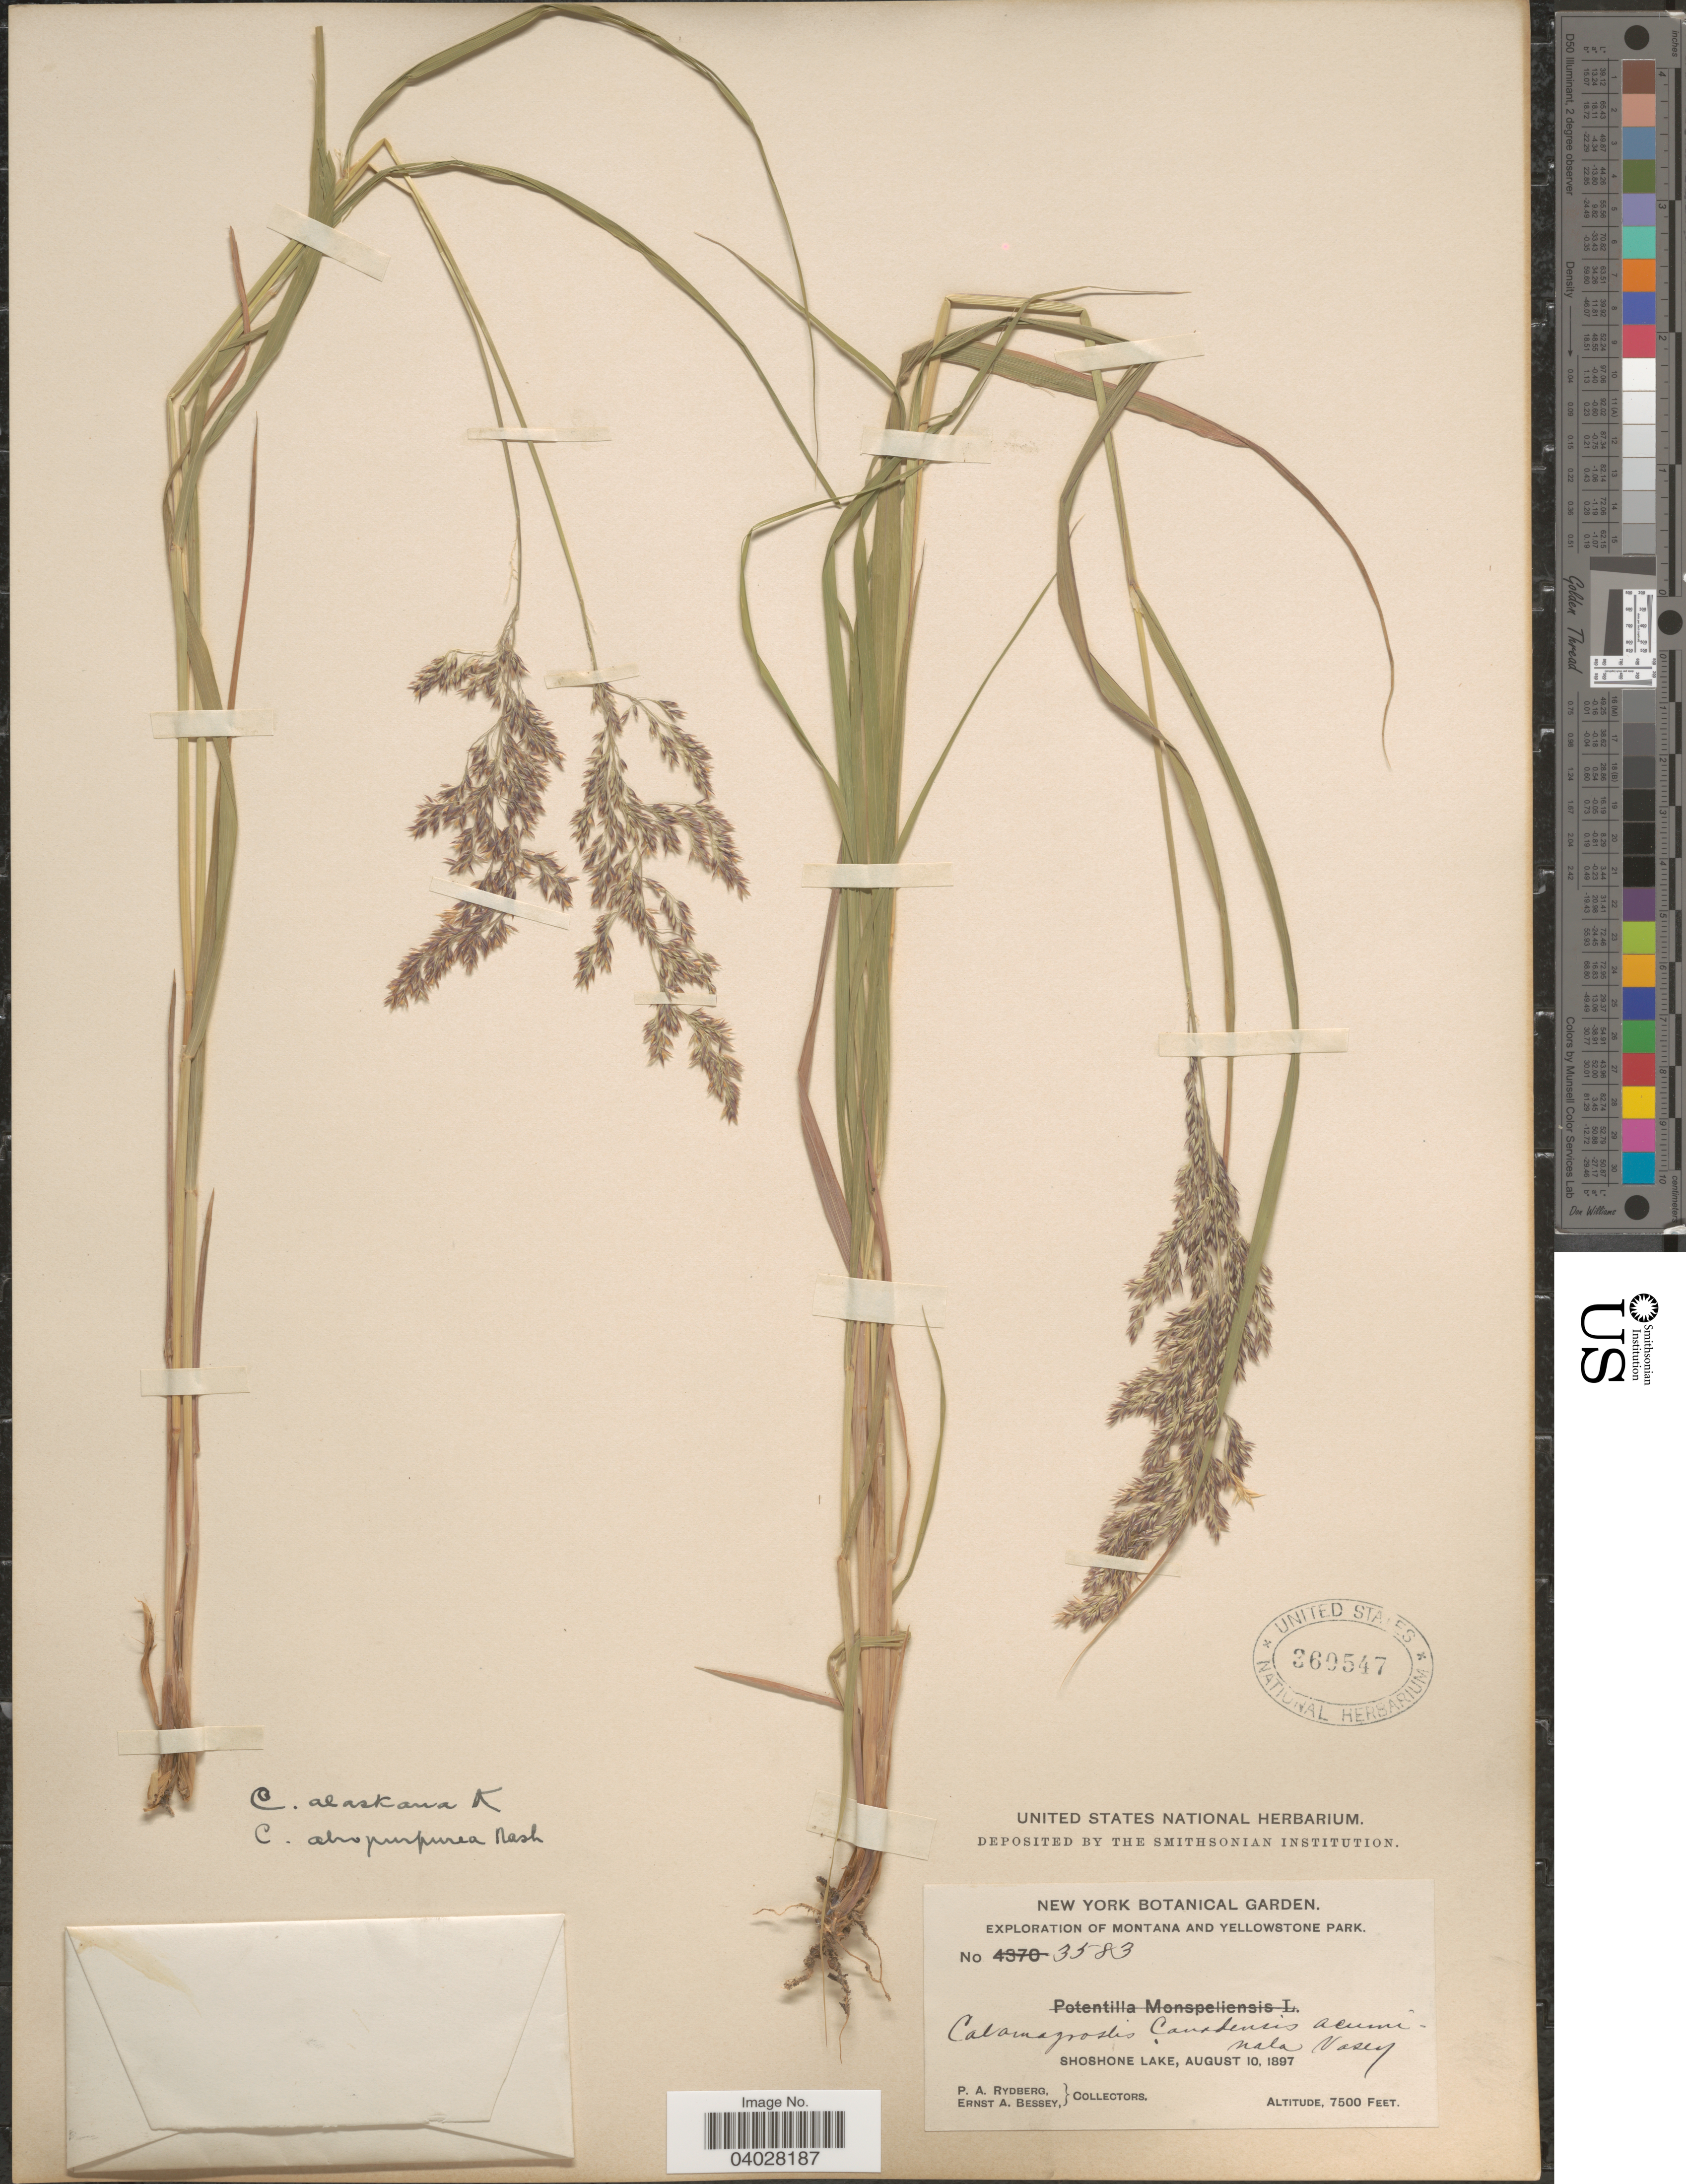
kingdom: Plantae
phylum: Tracheophyta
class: Liliopsida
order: Poales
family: Poaceae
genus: Calamagrostis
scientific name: Calamagrostis canadensis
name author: (Michx.) P. Beauv.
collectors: P. A. Rydberg & E. A. Bessey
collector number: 3583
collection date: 1897-08-10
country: United States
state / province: Montana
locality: Montana and Yellowstone Park. Shoshone Lake.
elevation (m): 2286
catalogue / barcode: US 360547